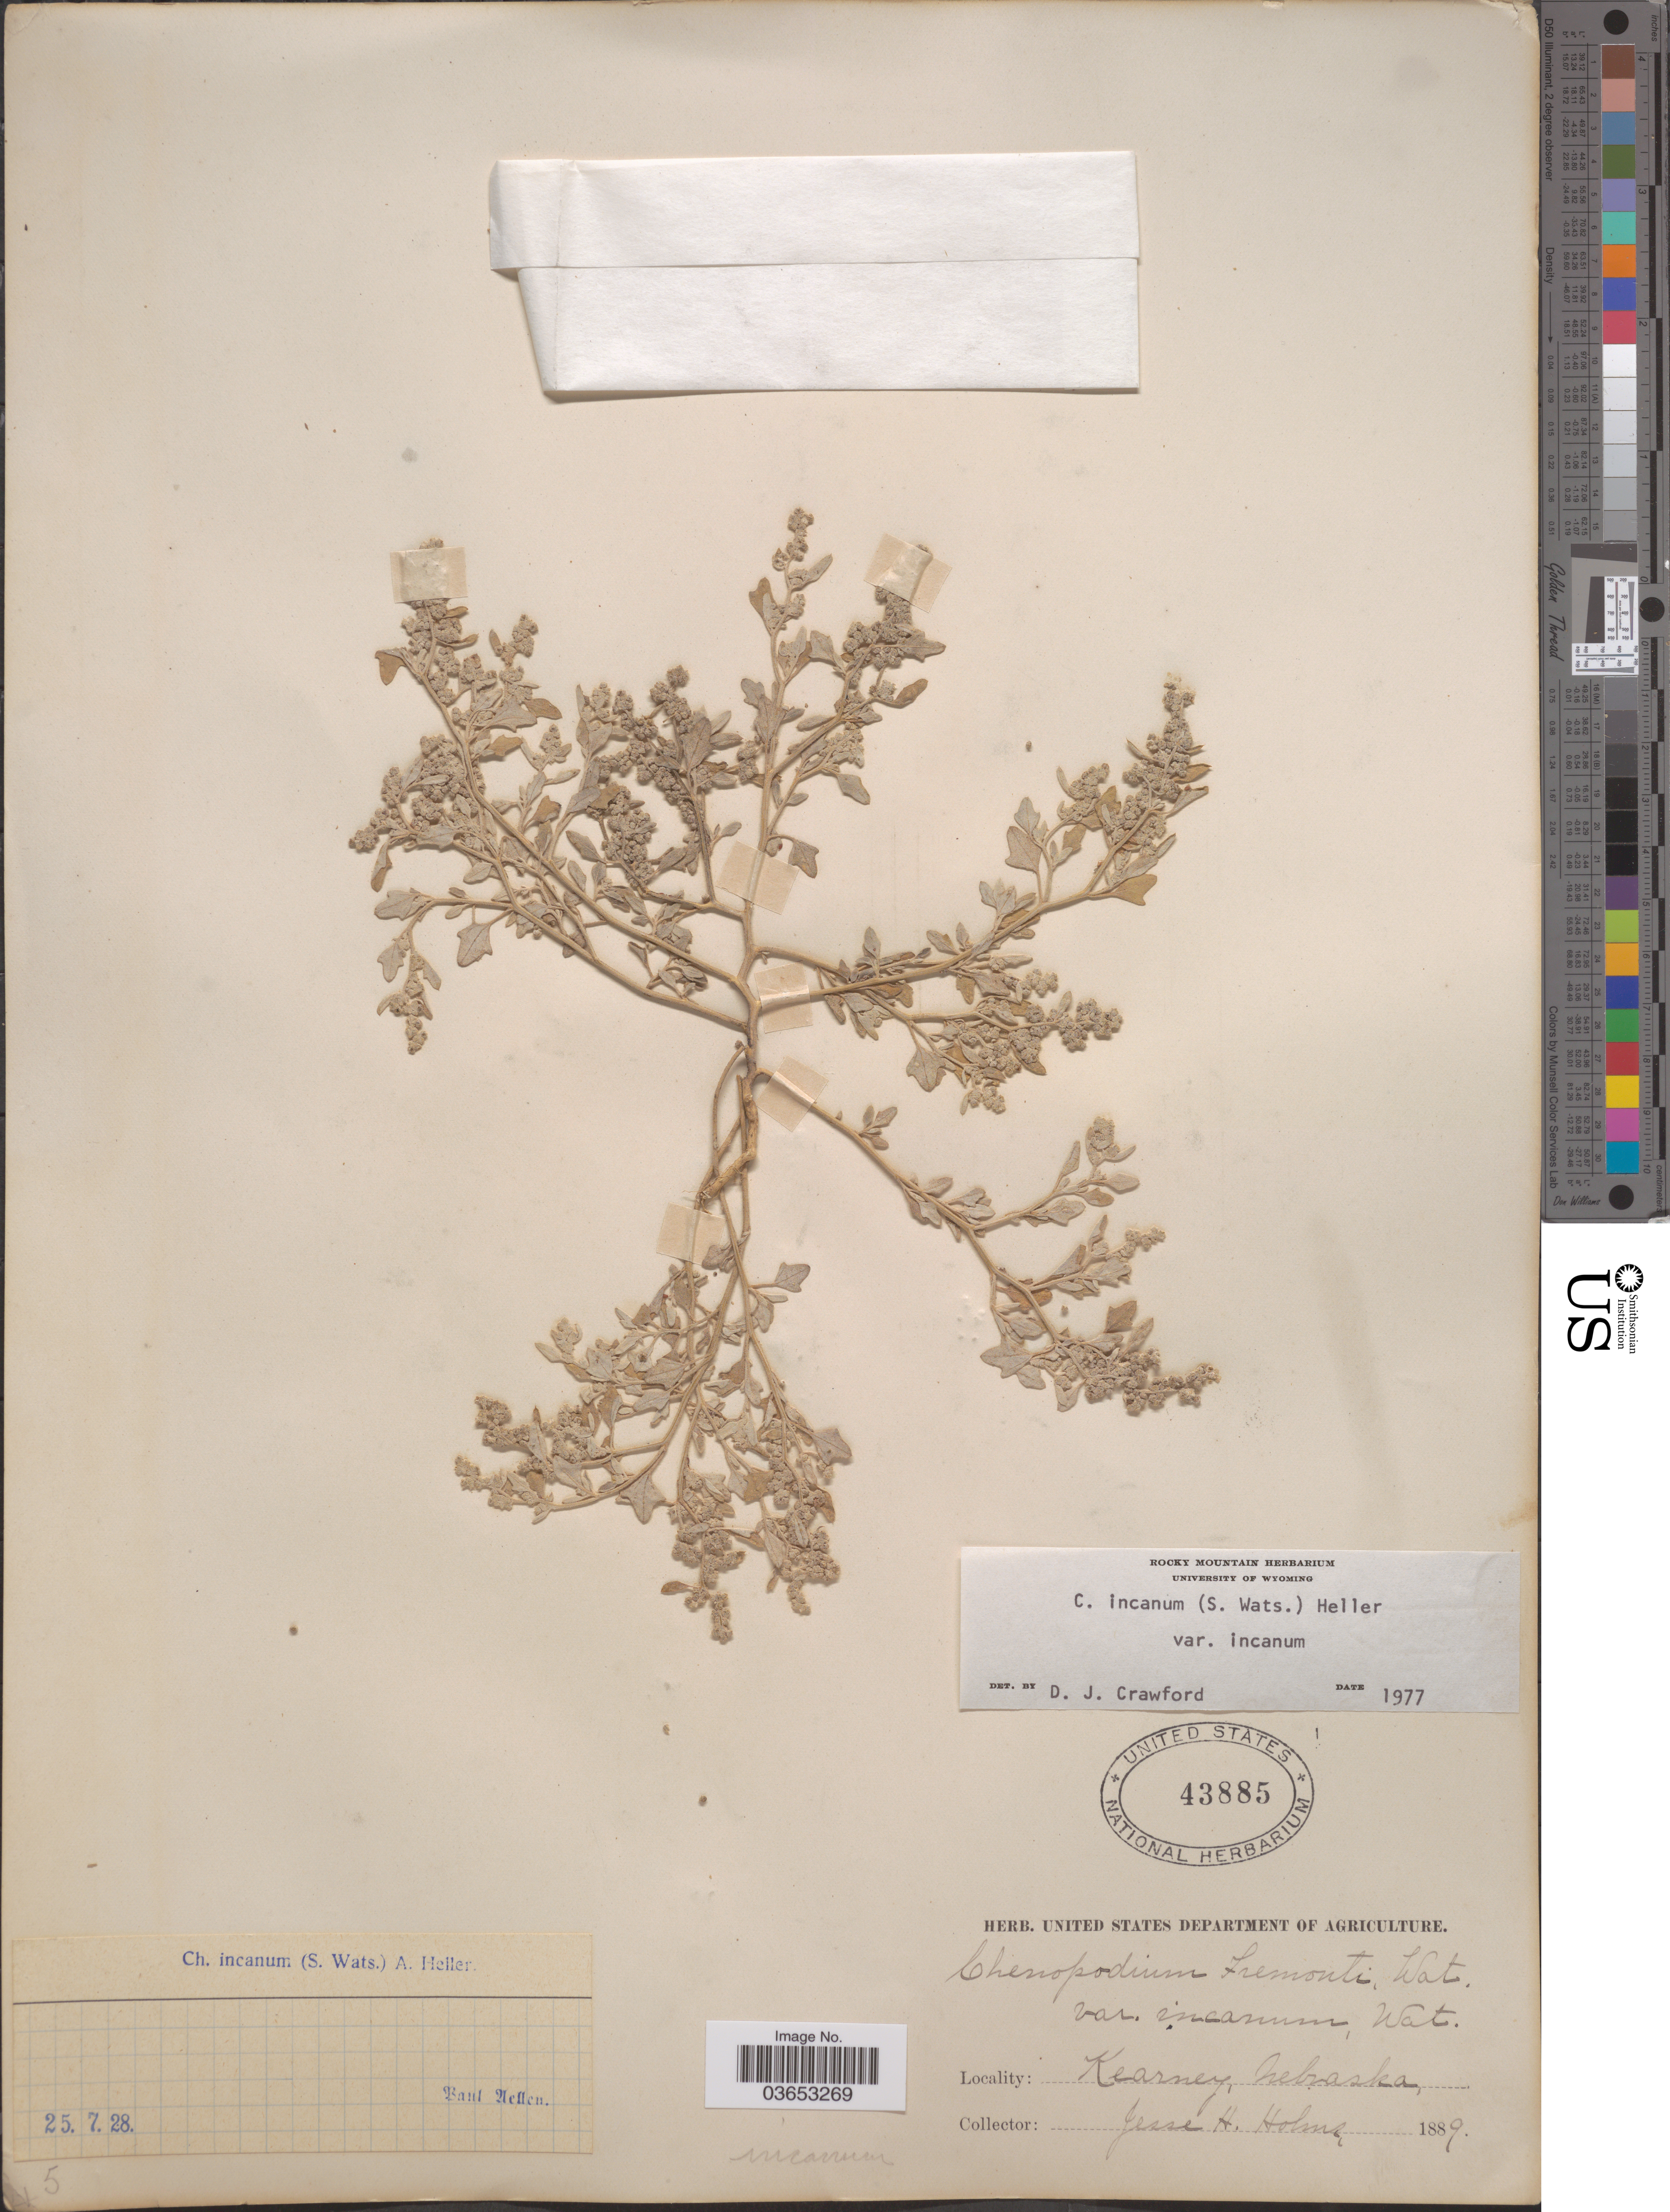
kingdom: Plantae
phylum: Tracheophyta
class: Magnoliopsida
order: Caryophyllales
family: Amaranthaceae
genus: Chenopodium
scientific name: Chenopodium incanum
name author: (S. Watson) A. Heller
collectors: J. H. Holms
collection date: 1889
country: United States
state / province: Nebraska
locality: Kearney.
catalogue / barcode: US 43885